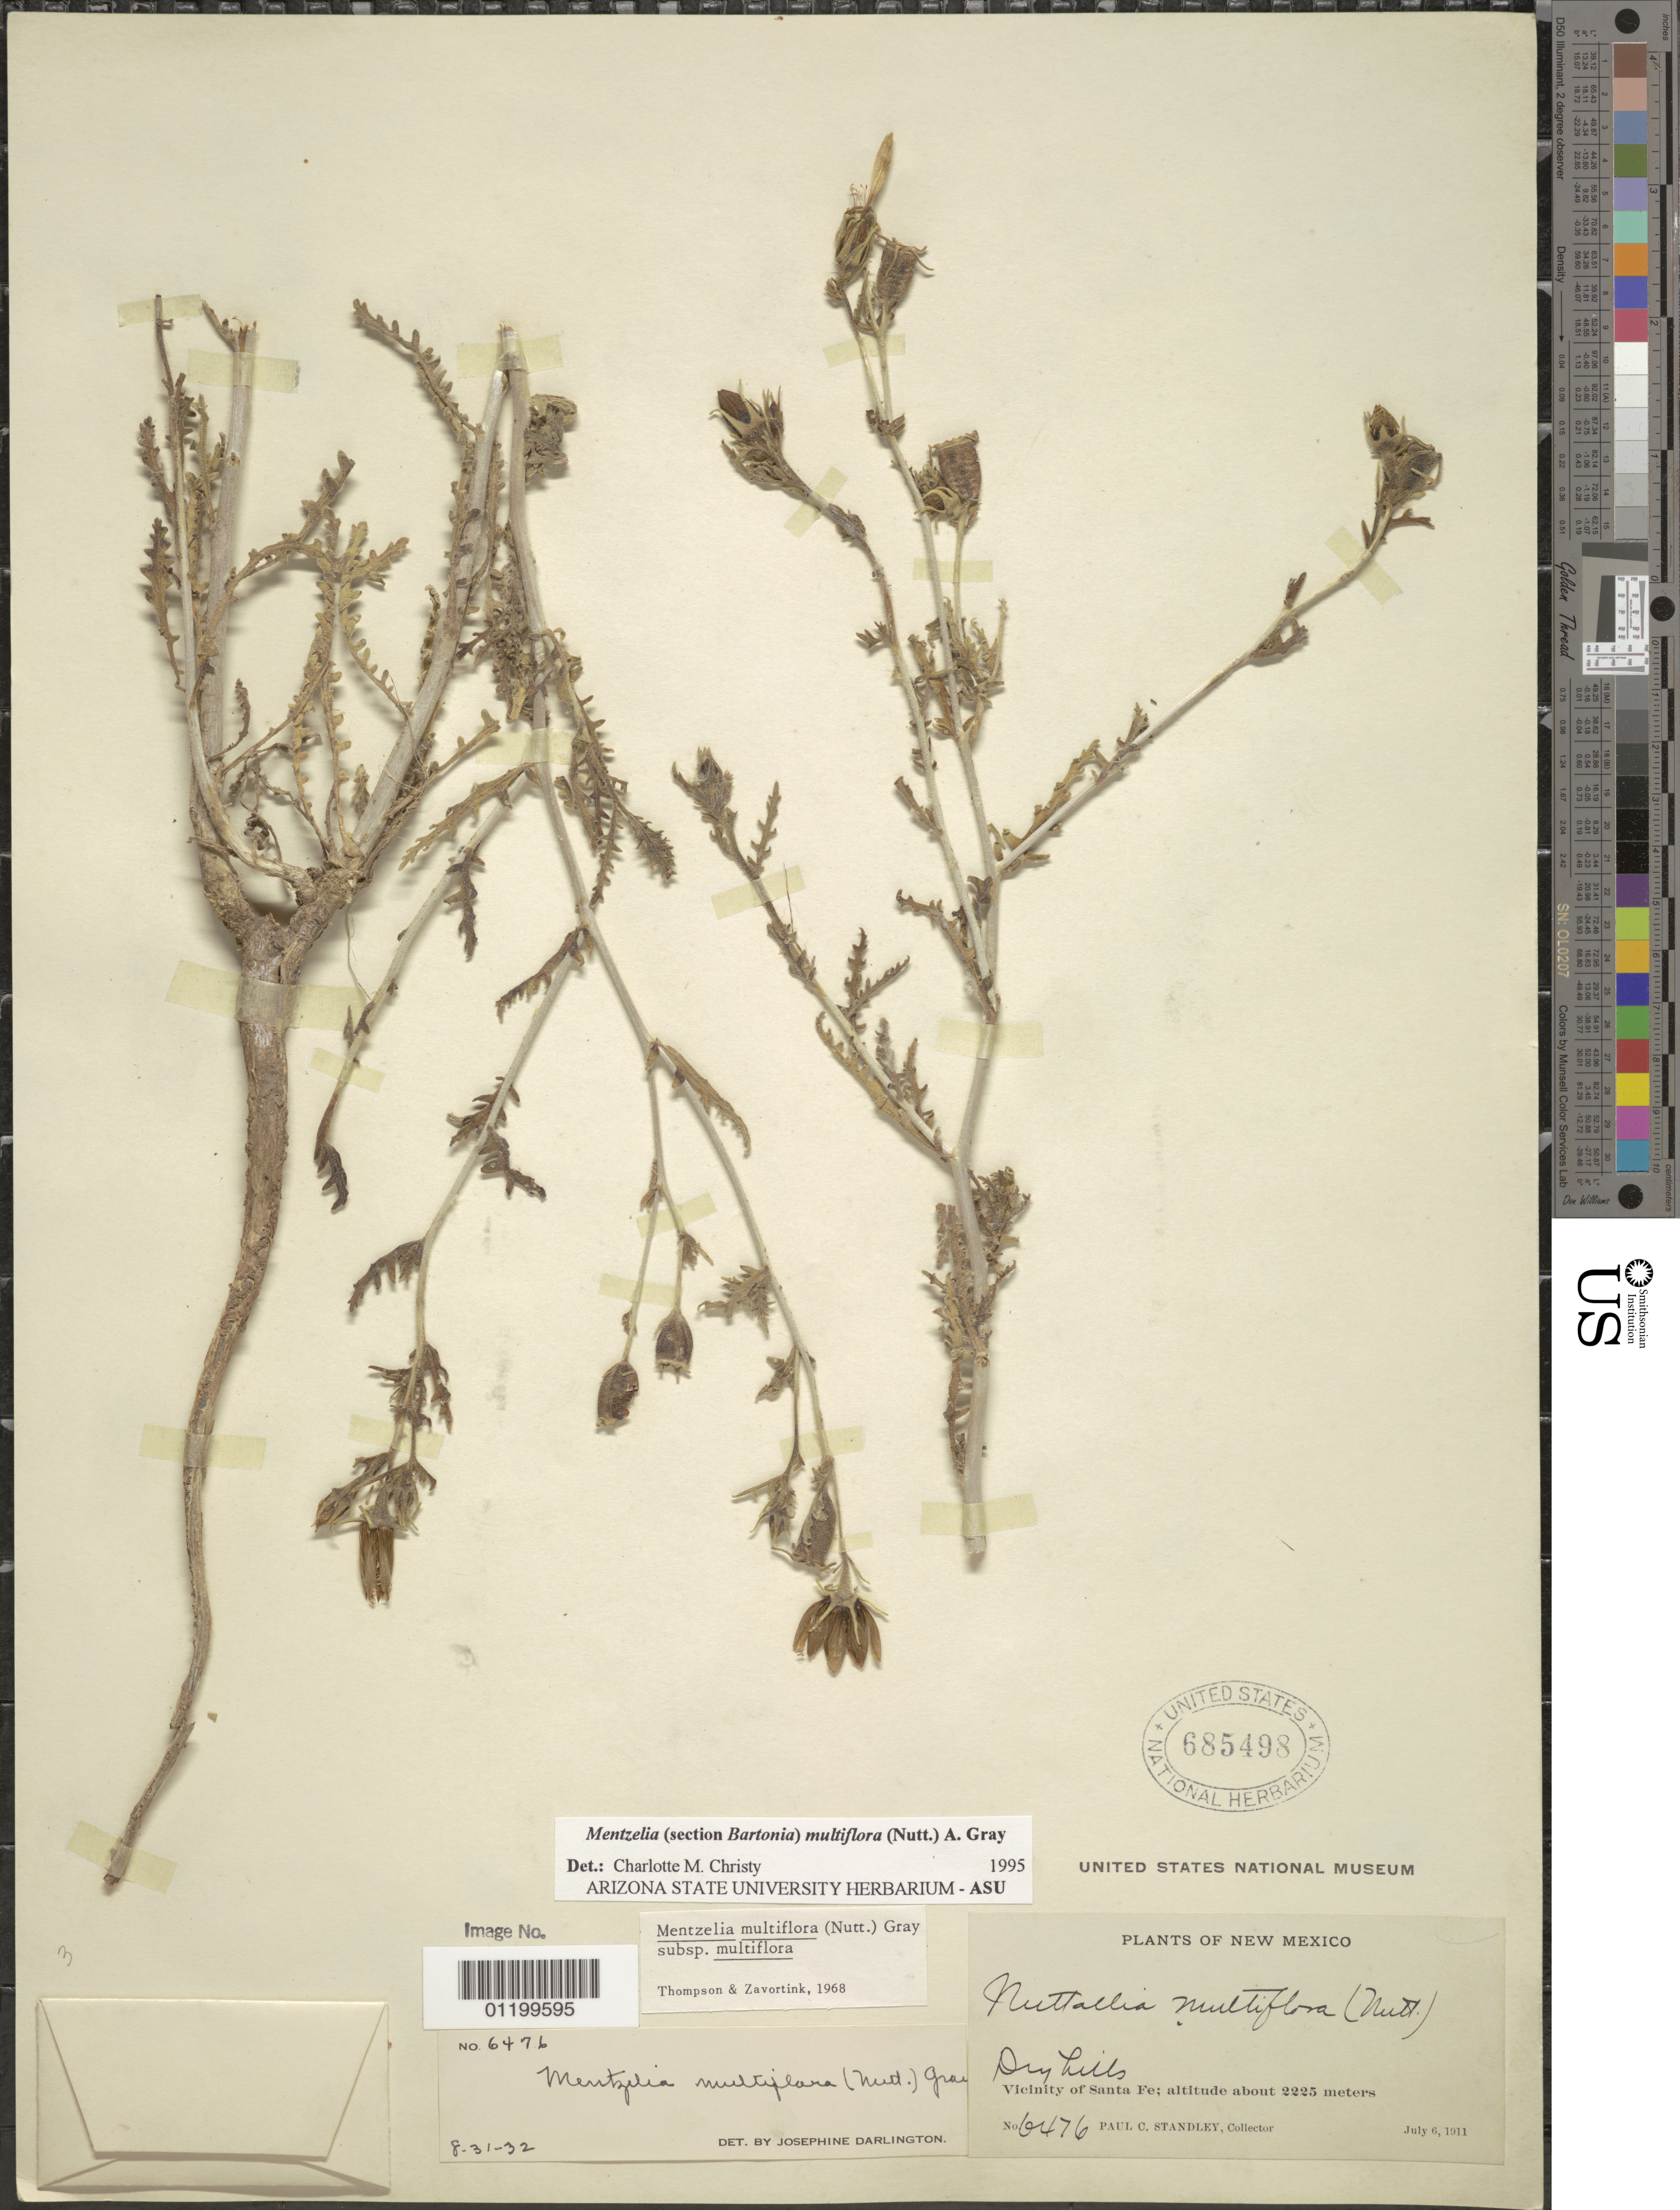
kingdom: Plantae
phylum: Tracheophyta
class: Magnoliopsida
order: Cornales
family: Loasaceae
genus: Mentzelia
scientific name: Mentzelia multiflora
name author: (Nutt.) A. Gray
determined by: Christy, --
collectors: P. C. Standley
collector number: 6476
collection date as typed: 06 Jul 1911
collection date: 1911-07-06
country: United States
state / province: New Mexico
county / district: Santa Fe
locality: Santa Fe vicinity.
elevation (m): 2225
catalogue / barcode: US 685498